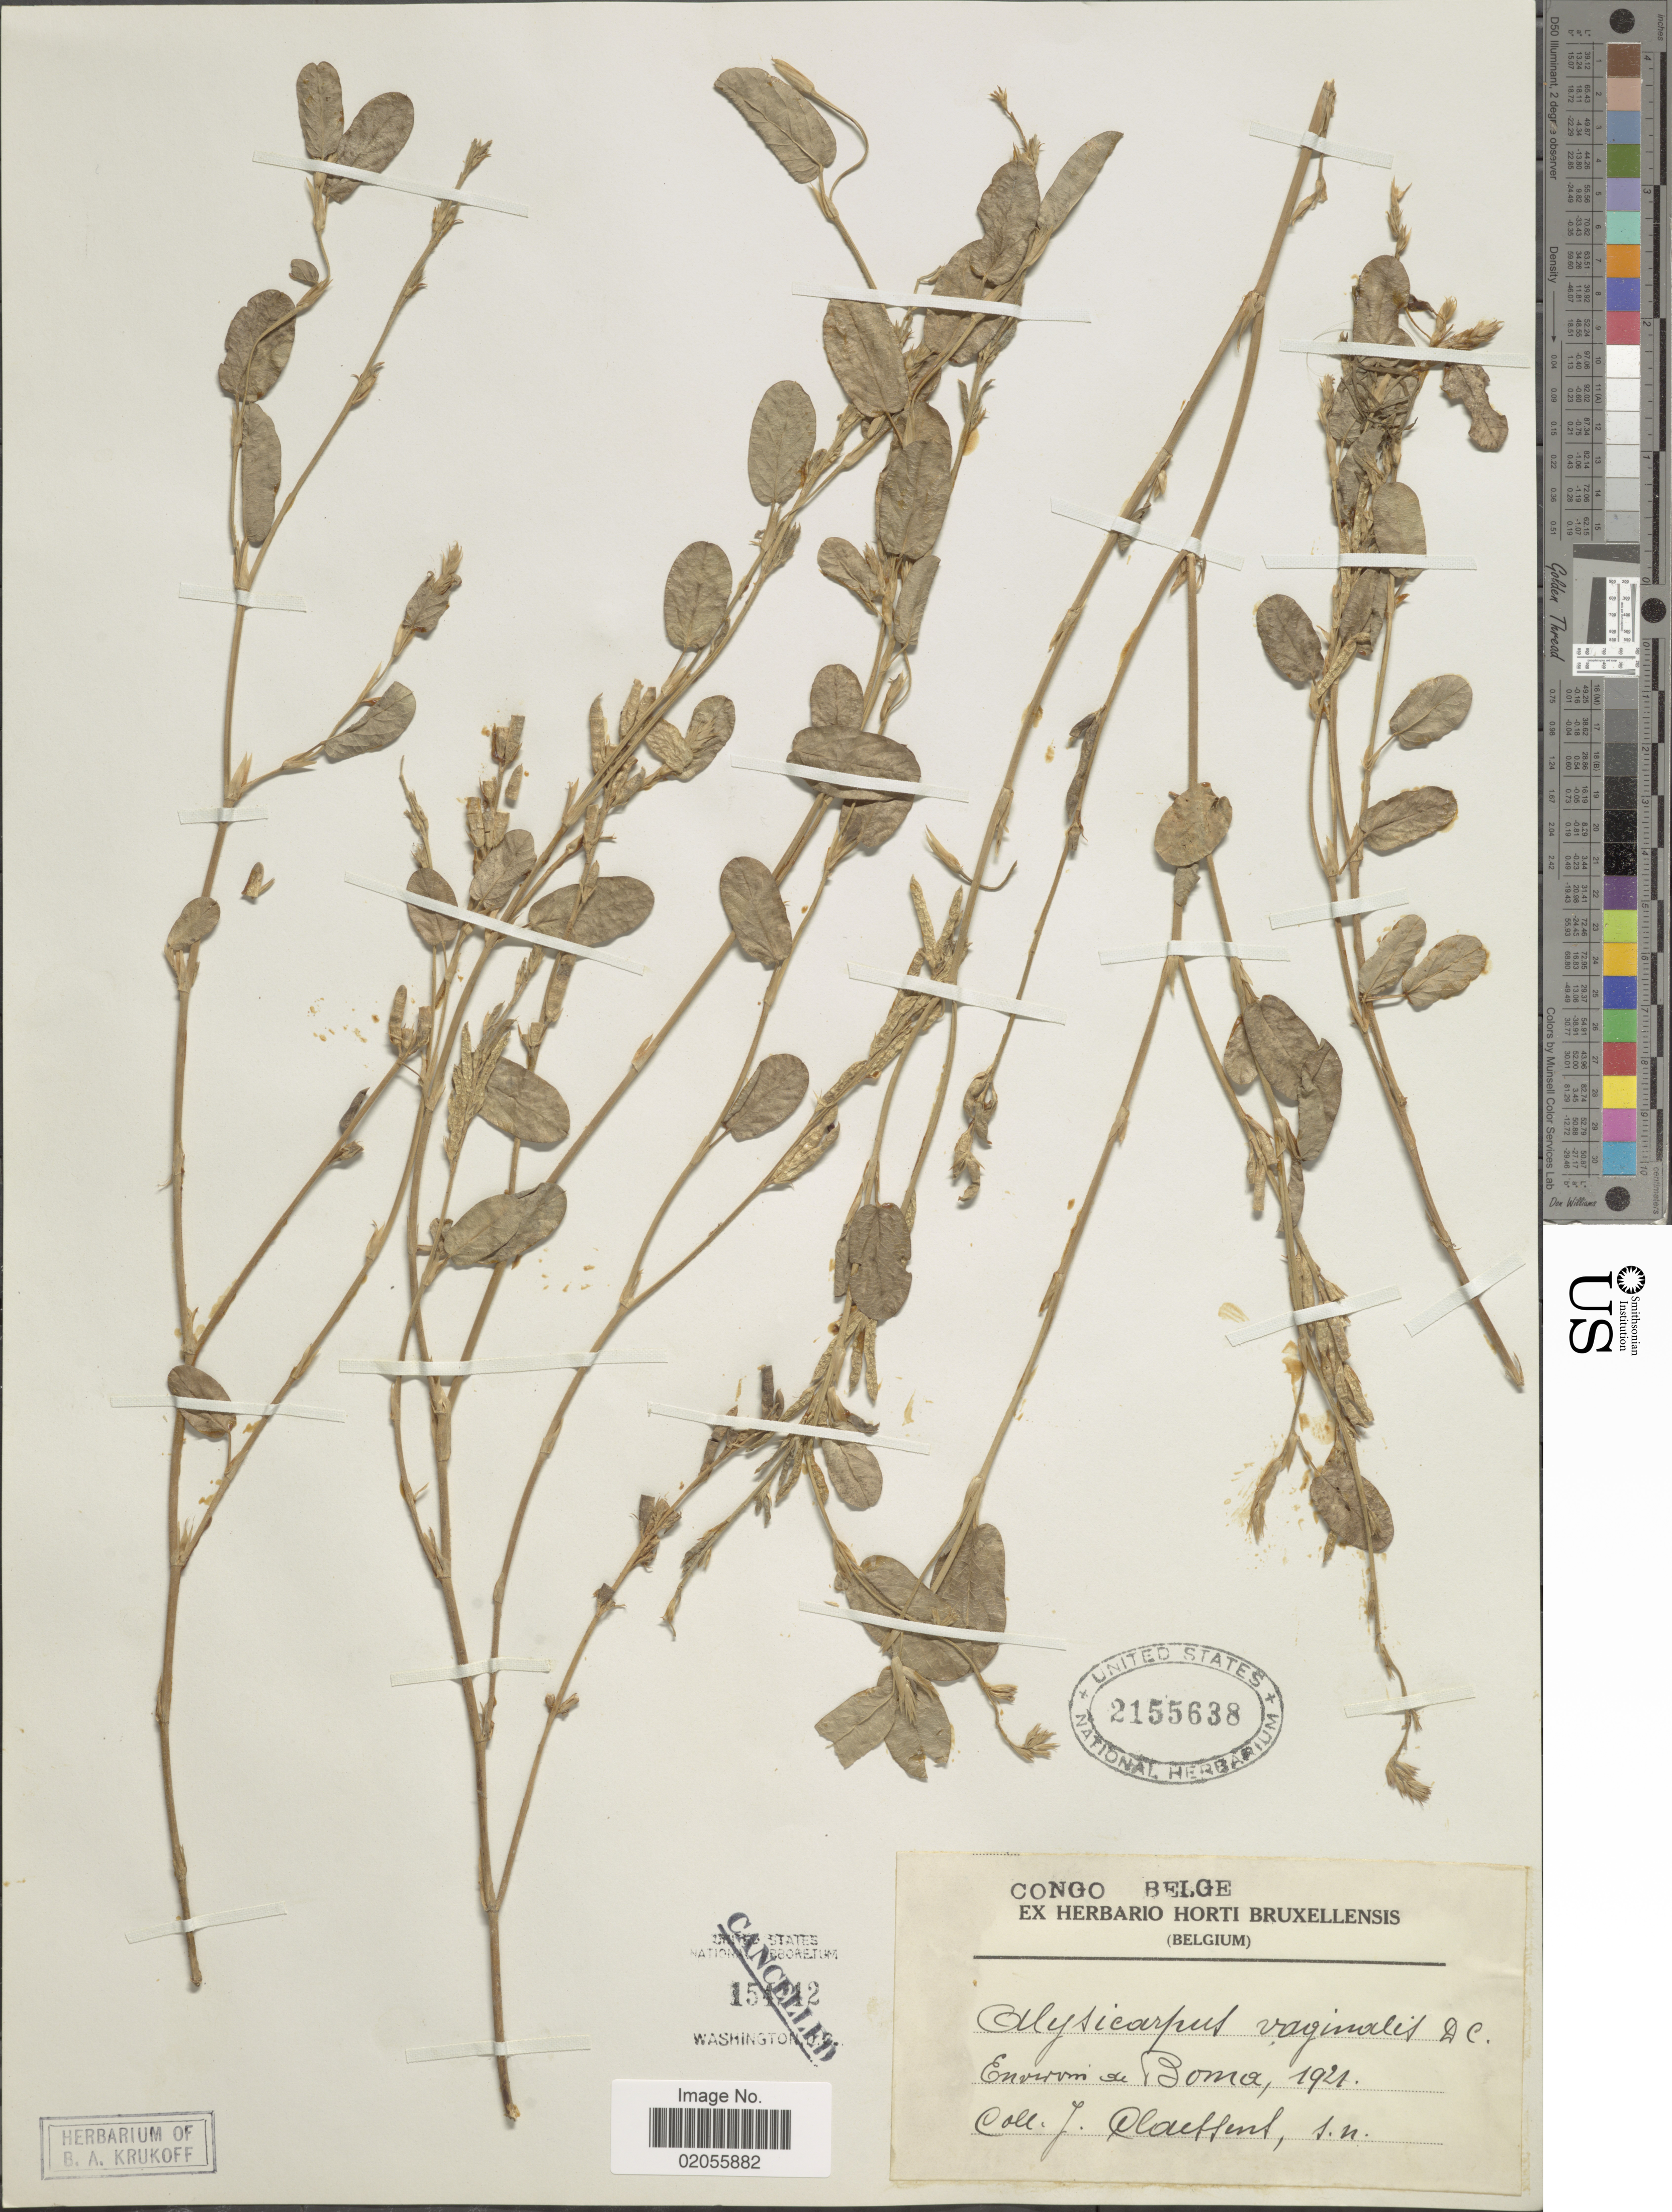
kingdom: Plantae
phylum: Tracheophyta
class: Magnoliopsida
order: Fabales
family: Fabaceae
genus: Alysicarpus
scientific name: Alysicarpus vaginalis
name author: (L.) DC.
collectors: J. Claessens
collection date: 1921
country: Congo, Democratic Republic of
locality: Congo Belge, Environs de Boma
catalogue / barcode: US 2155638